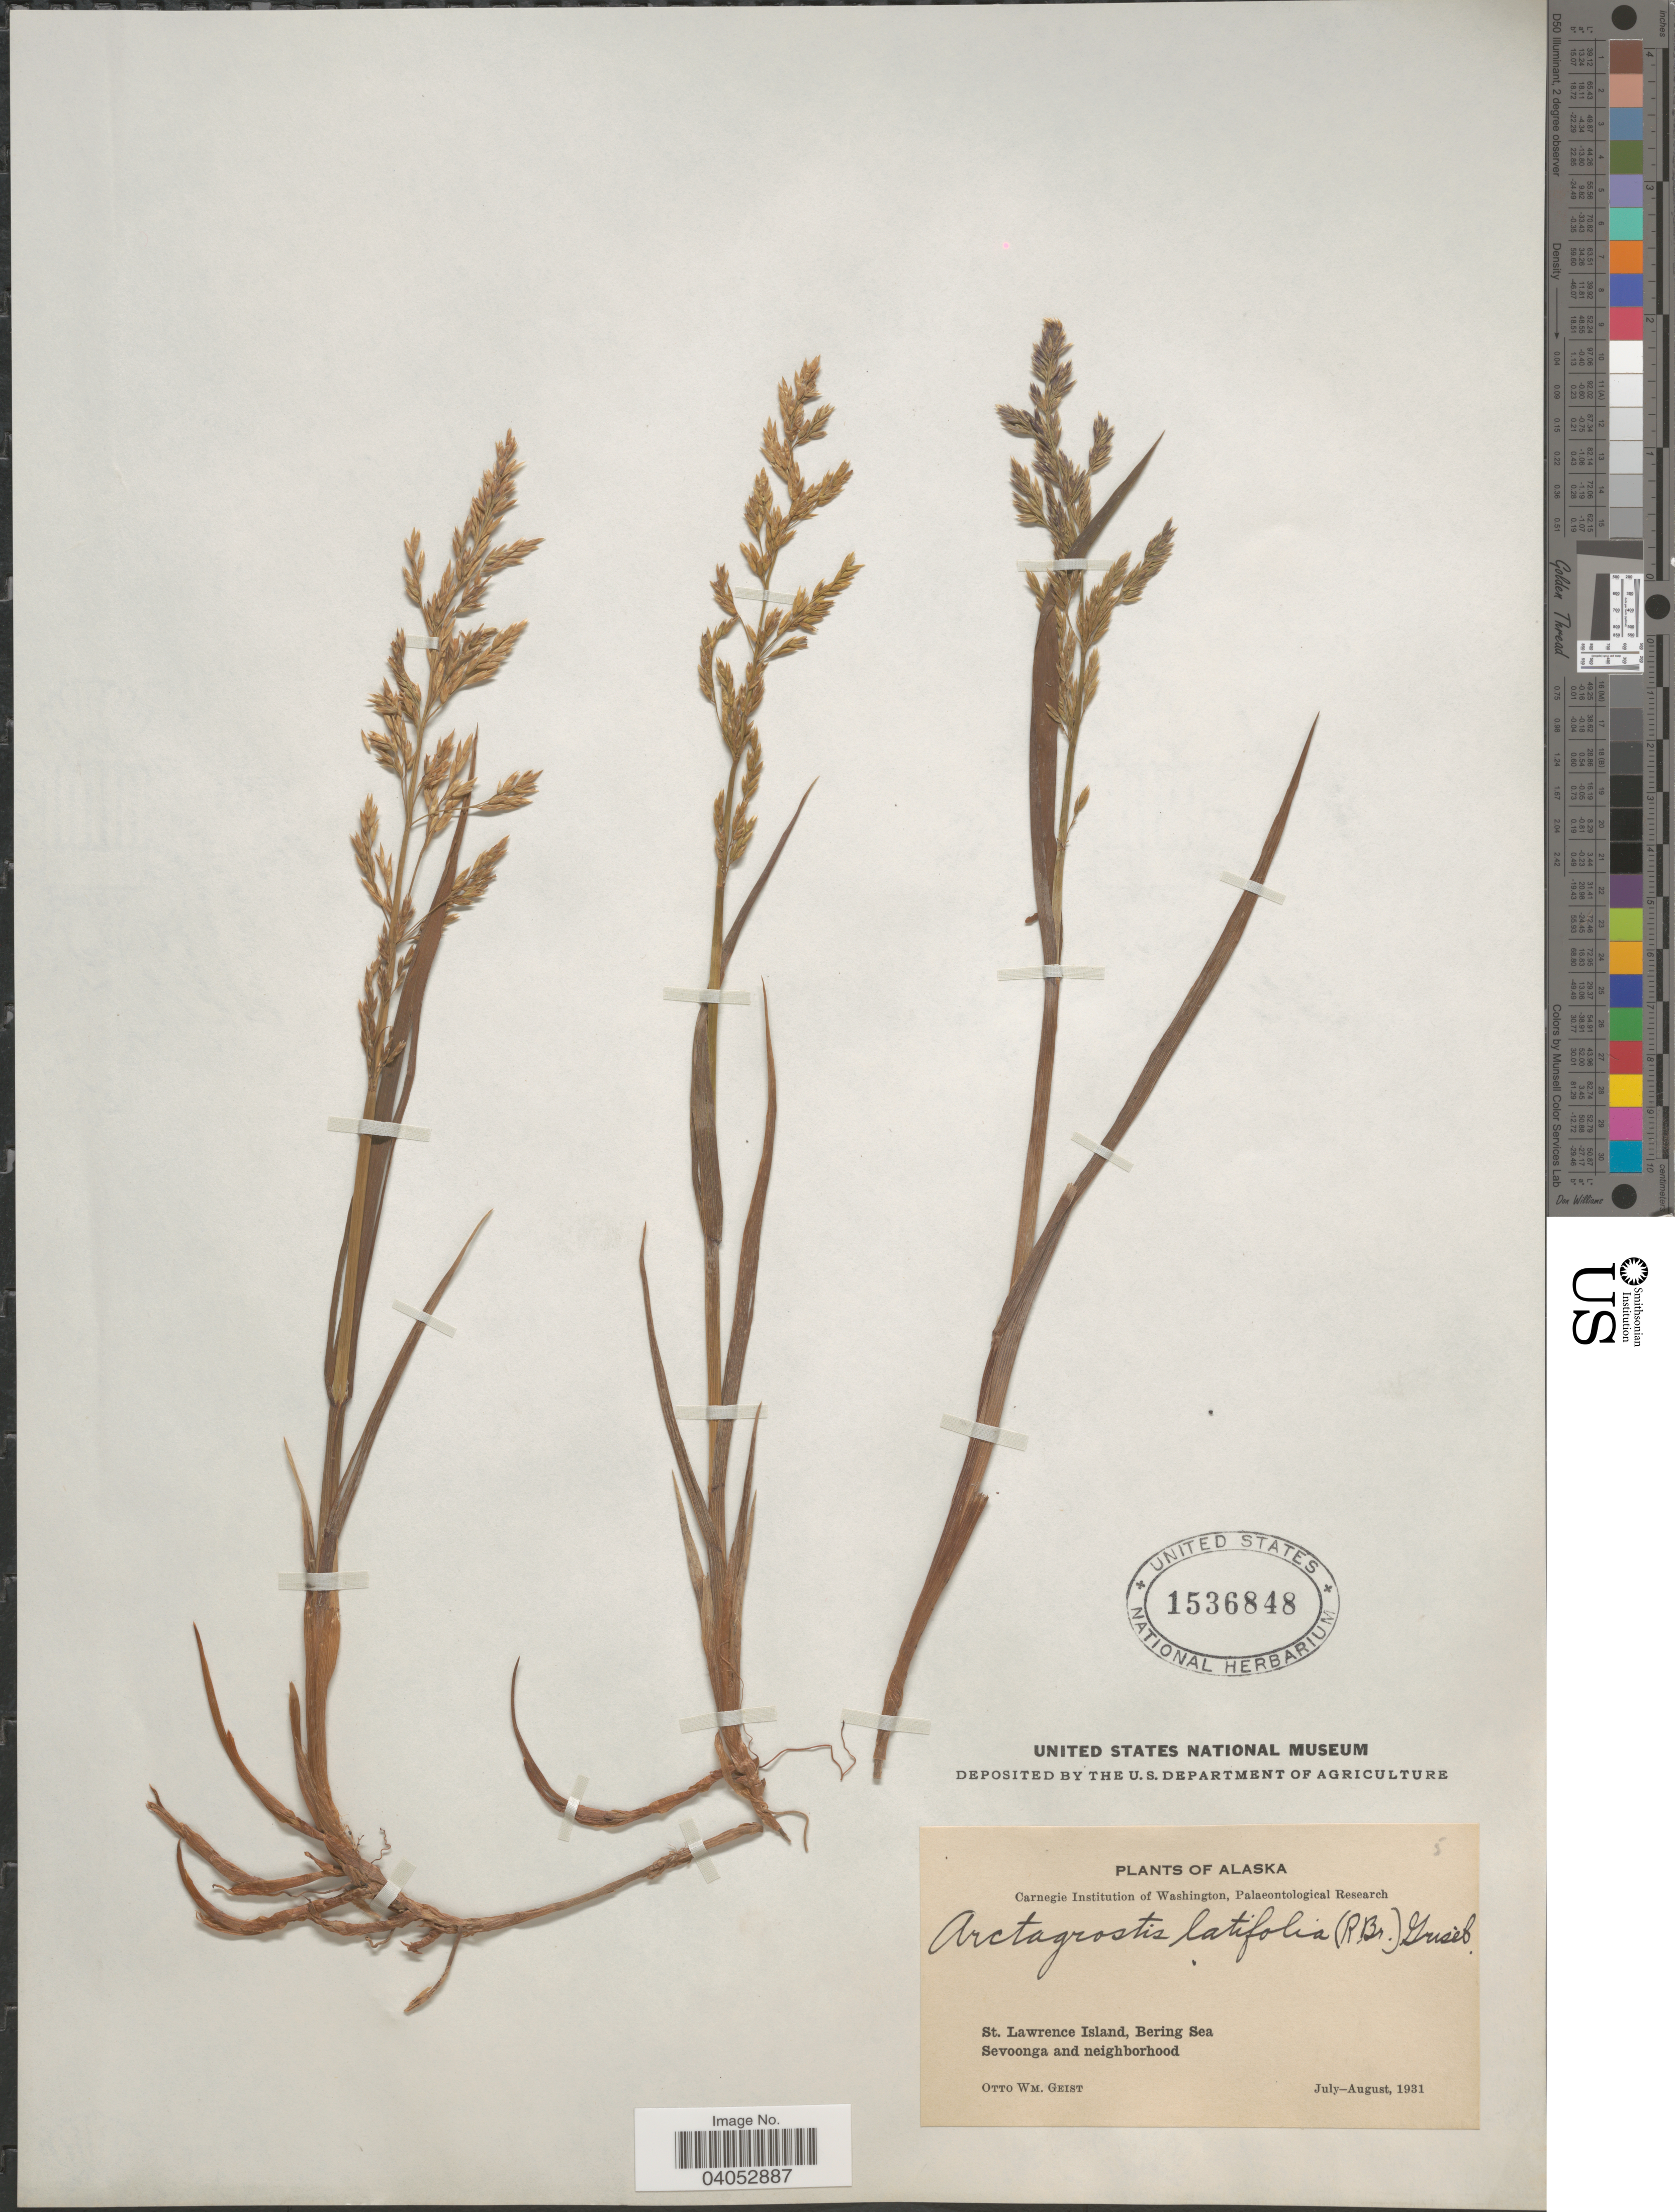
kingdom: Plantae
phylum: Tracheophyta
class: Liliopsida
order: Poales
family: Poaceae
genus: Arctagrostis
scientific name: Arctagrostis latifolia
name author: (R. Br.) Griseb.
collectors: O. Geist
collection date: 1931-07/1931-08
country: United States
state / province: Alaska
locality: St. Lawrence Island, Bering Sea. Sevoonga and neighborhood.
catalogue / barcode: US 1536848